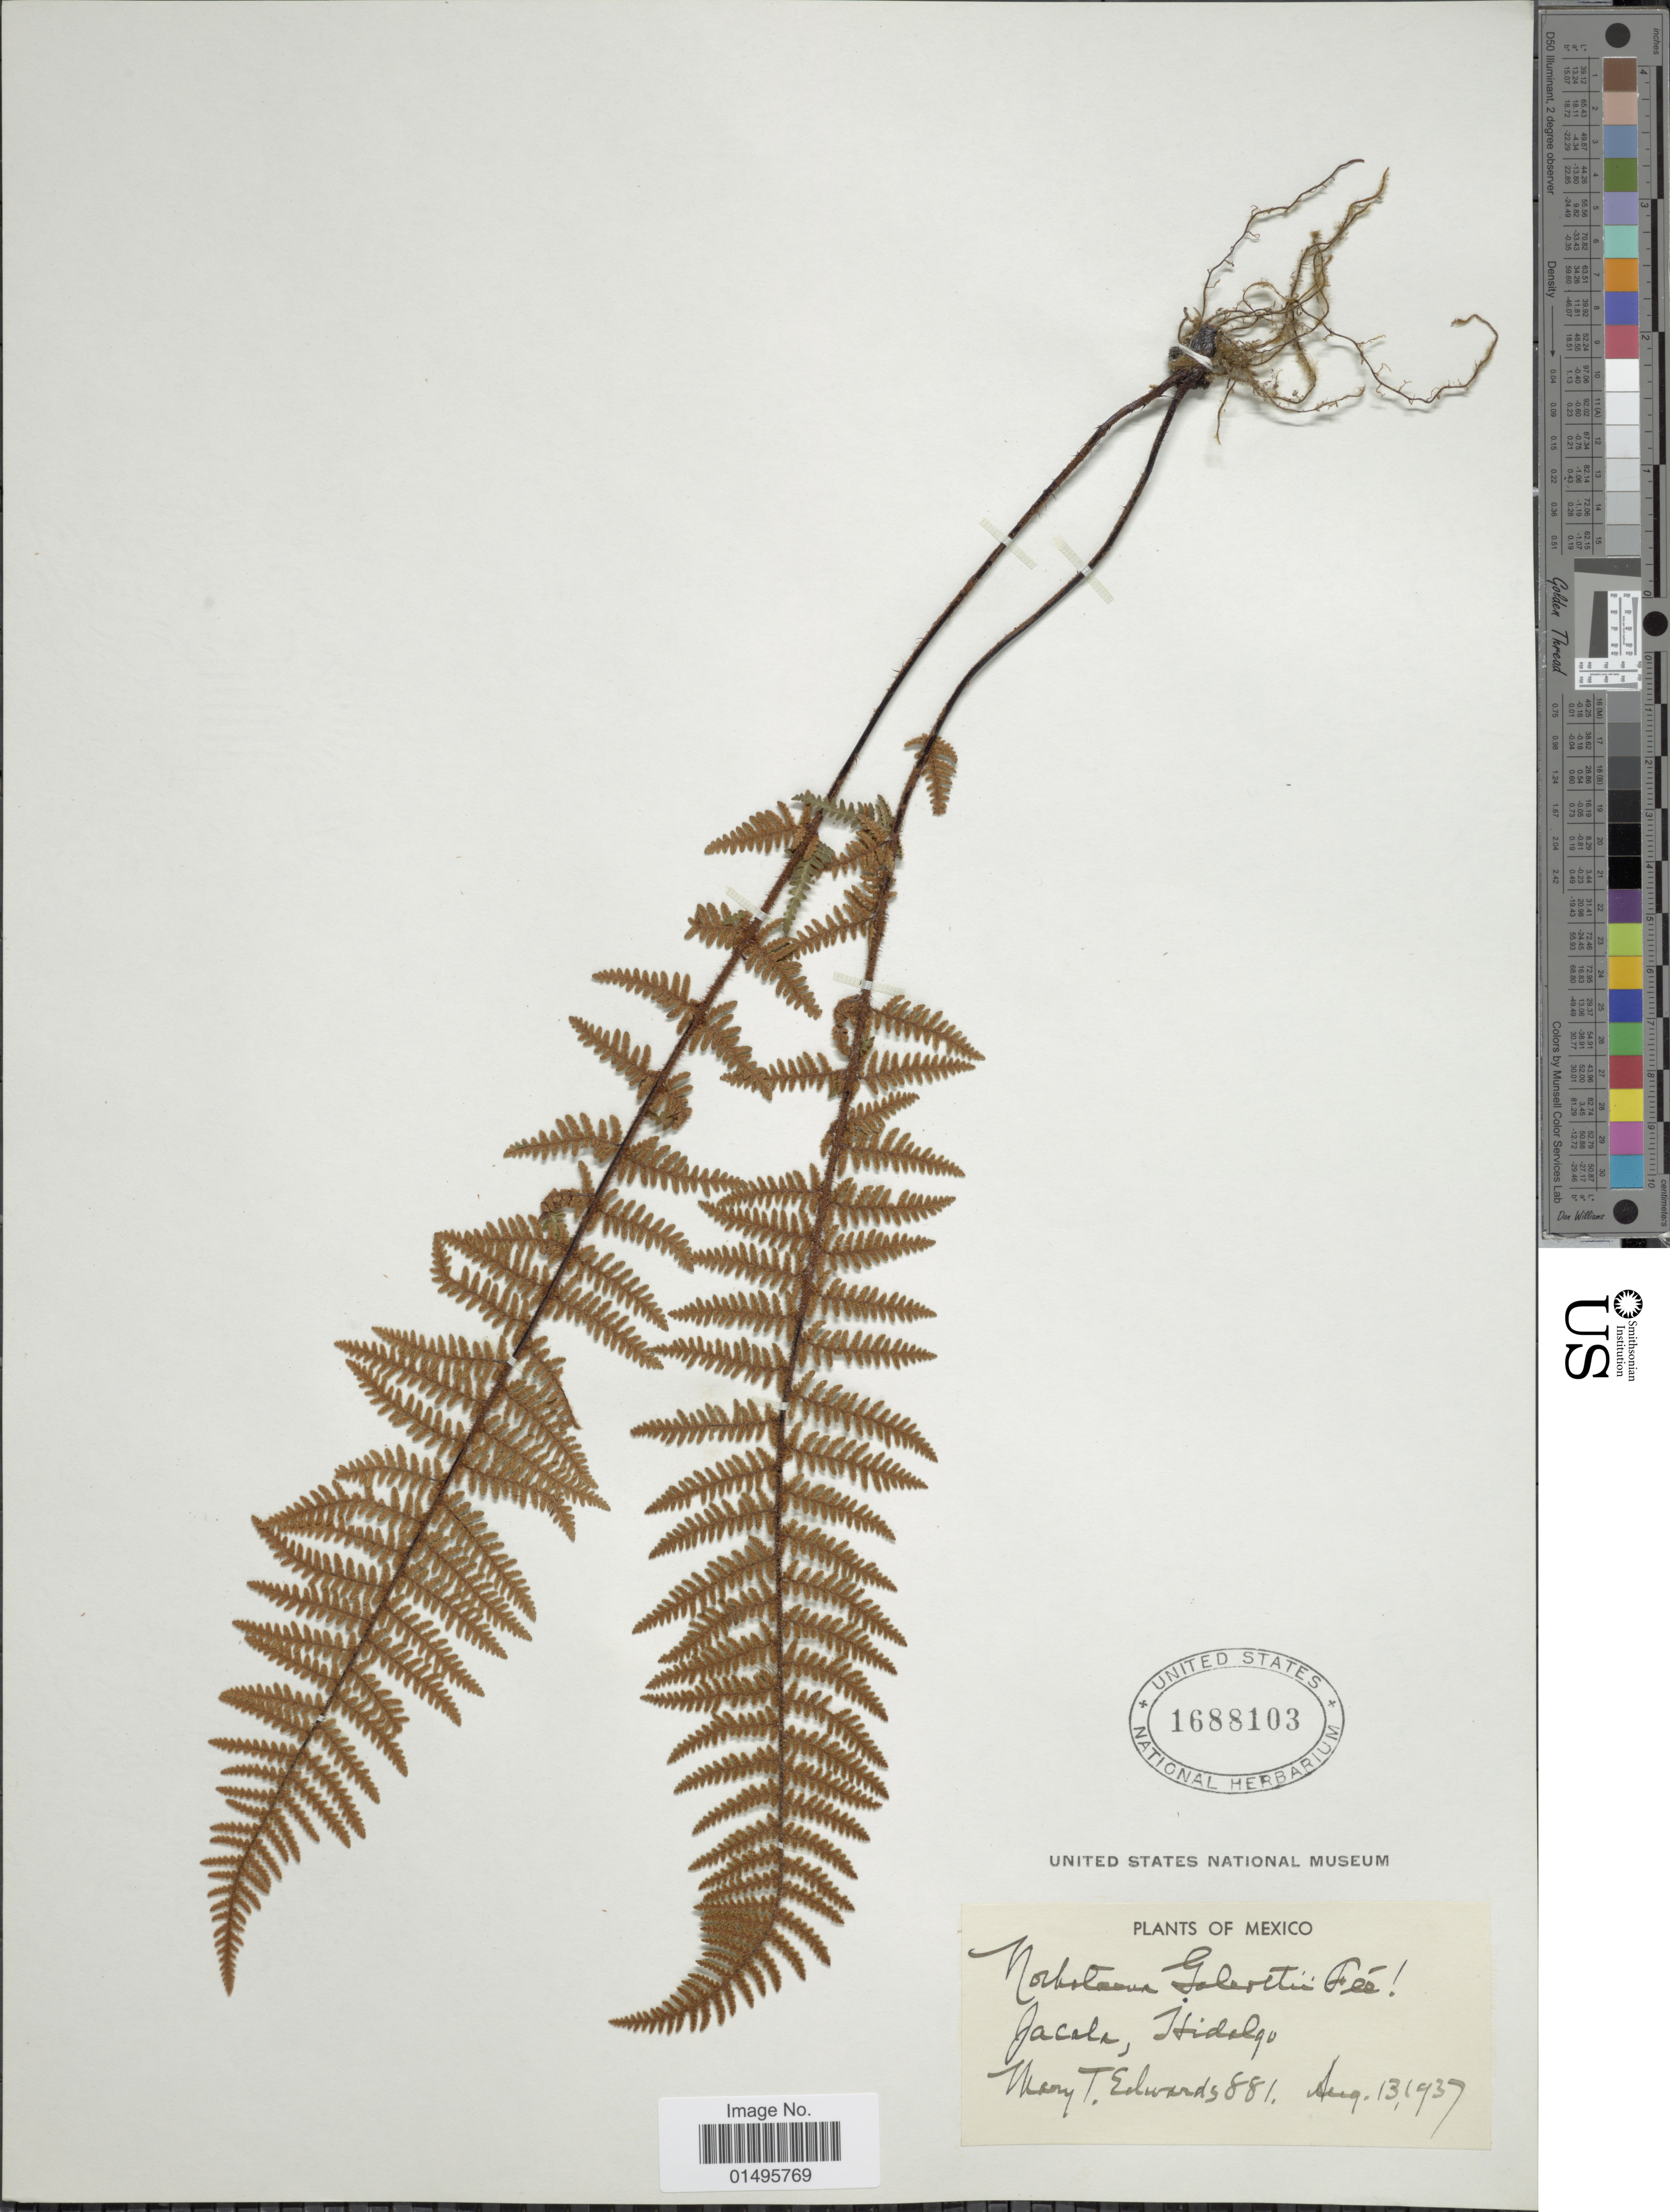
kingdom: Plantae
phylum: Tracheophyta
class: Polypodiopsida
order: Polypodiales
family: Pteridaceae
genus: Notholaena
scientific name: Notholaena galeottii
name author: Fée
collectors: M. Edwards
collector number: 881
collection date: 1937-08-13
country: Mexico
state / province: Hidalgo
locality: Jacala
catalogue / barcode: US 1688103